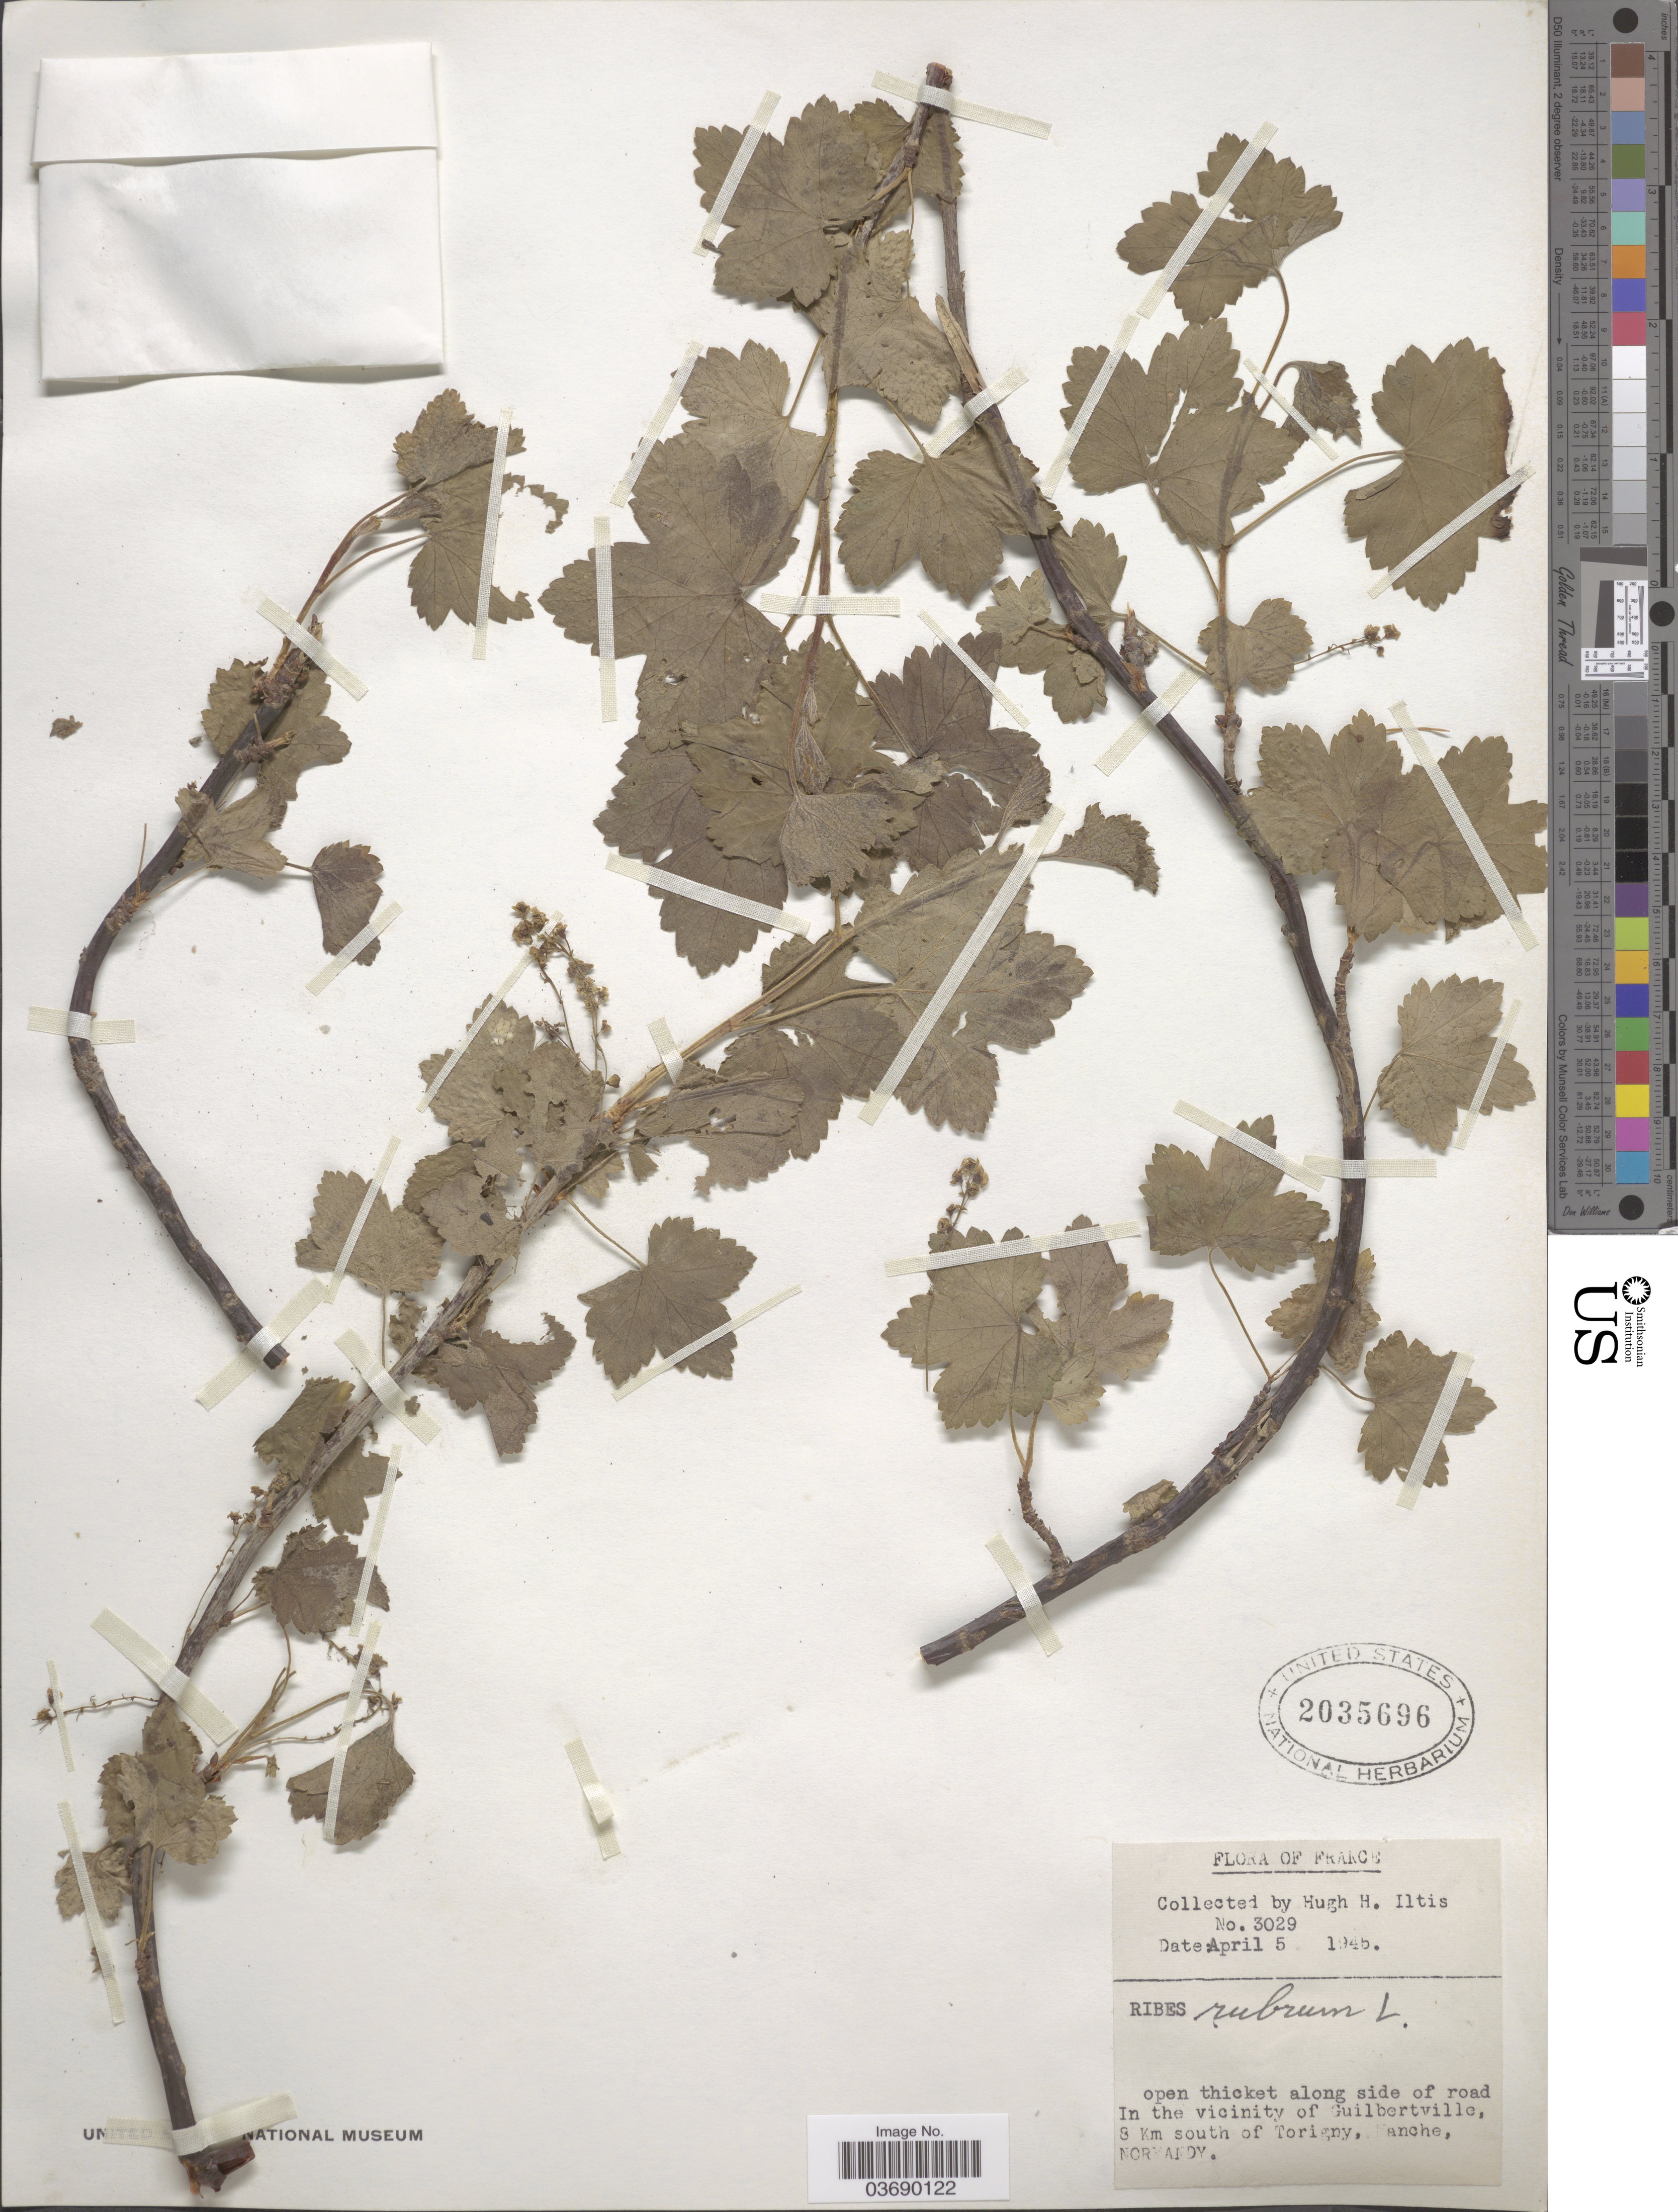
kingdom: Plantae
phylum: Tracheophyta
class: Magnoliopsida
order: Saxifragales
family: Grossulariaceae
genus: Ribes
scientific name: Ribes rubrum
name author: L.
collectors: H. H. Iltis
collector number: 3029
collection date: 1945-04-05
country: France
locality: Along side of road. In the vicinity of Guilbertville, 8 km south of Torigny, !anche, Normandy.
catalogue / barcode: US 2035696